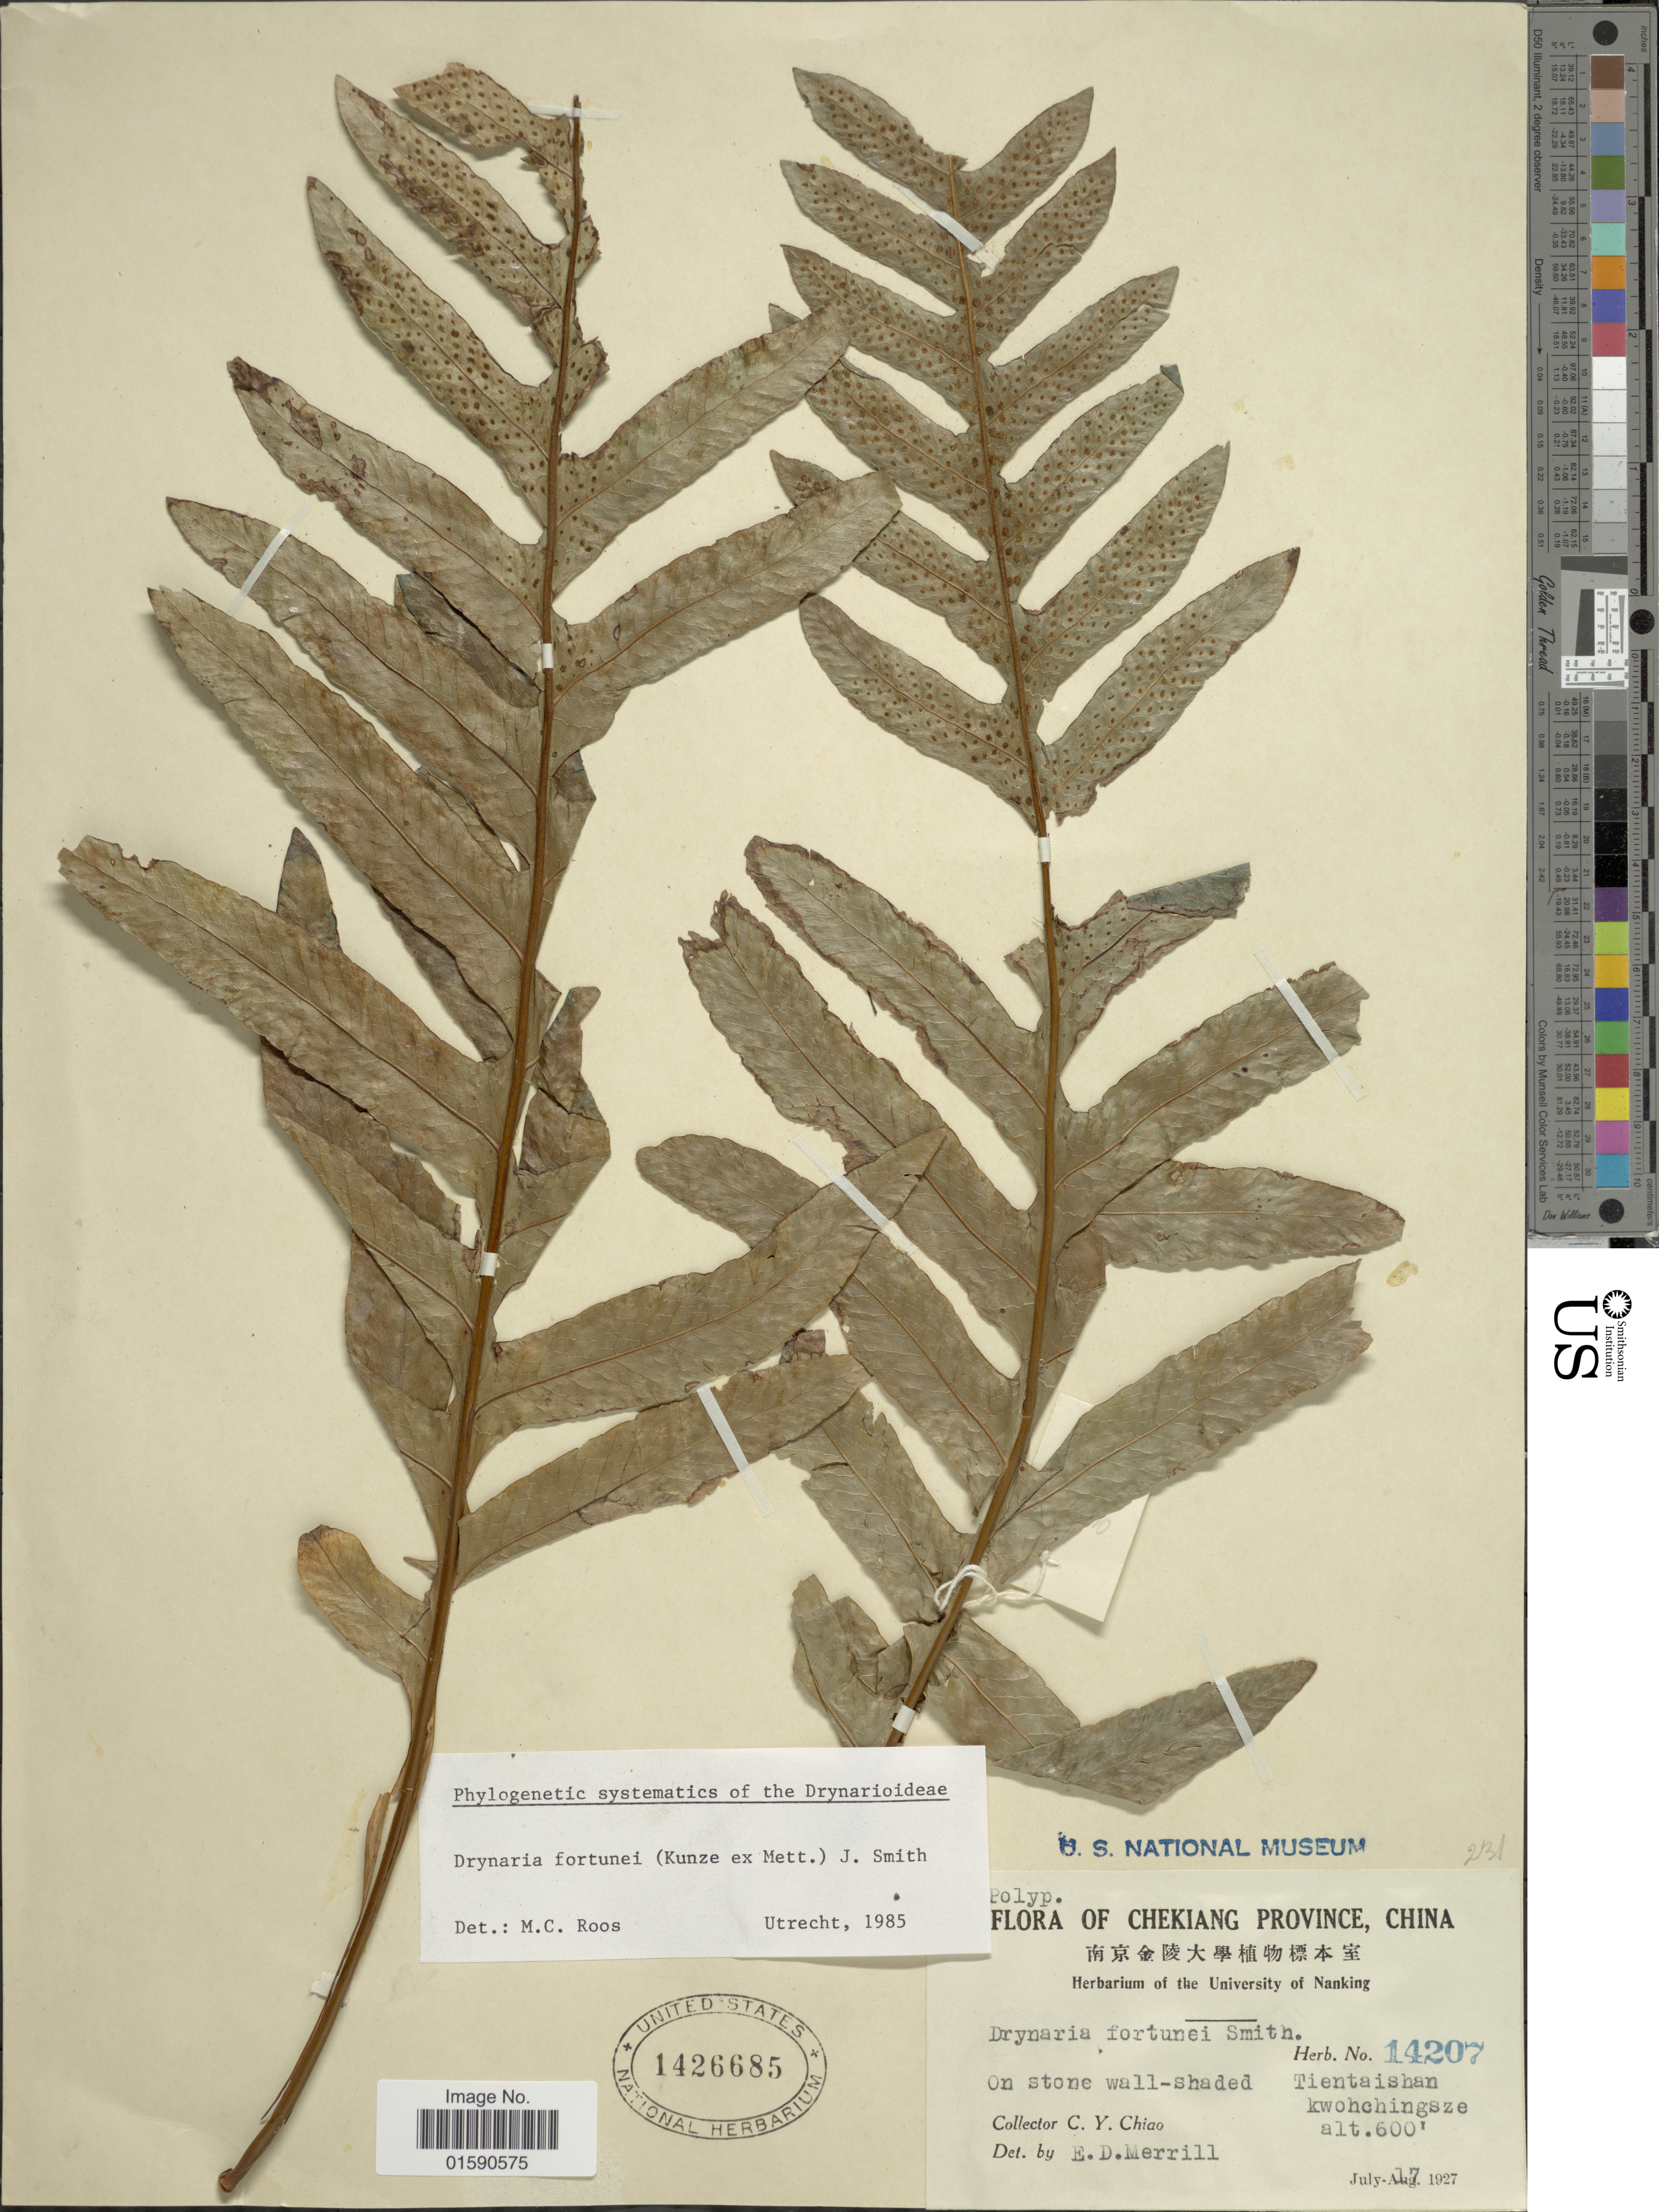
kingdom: Plantae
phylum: Tracheophyta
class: Polypodiopsida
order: Polypodiales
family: Polypodiaceae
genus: Drynaria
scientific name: Drynaria fortunei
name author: (Kunze ex Mett.) J. Sm.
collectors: C. Y. Chiao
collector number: Herb. 14207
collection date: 1927-07-17/1927-08-17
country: China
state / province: Zhejiang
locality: Chekiang province, China. Tientaishan Kwohchingsze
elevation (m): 183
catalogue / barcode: US 1426685